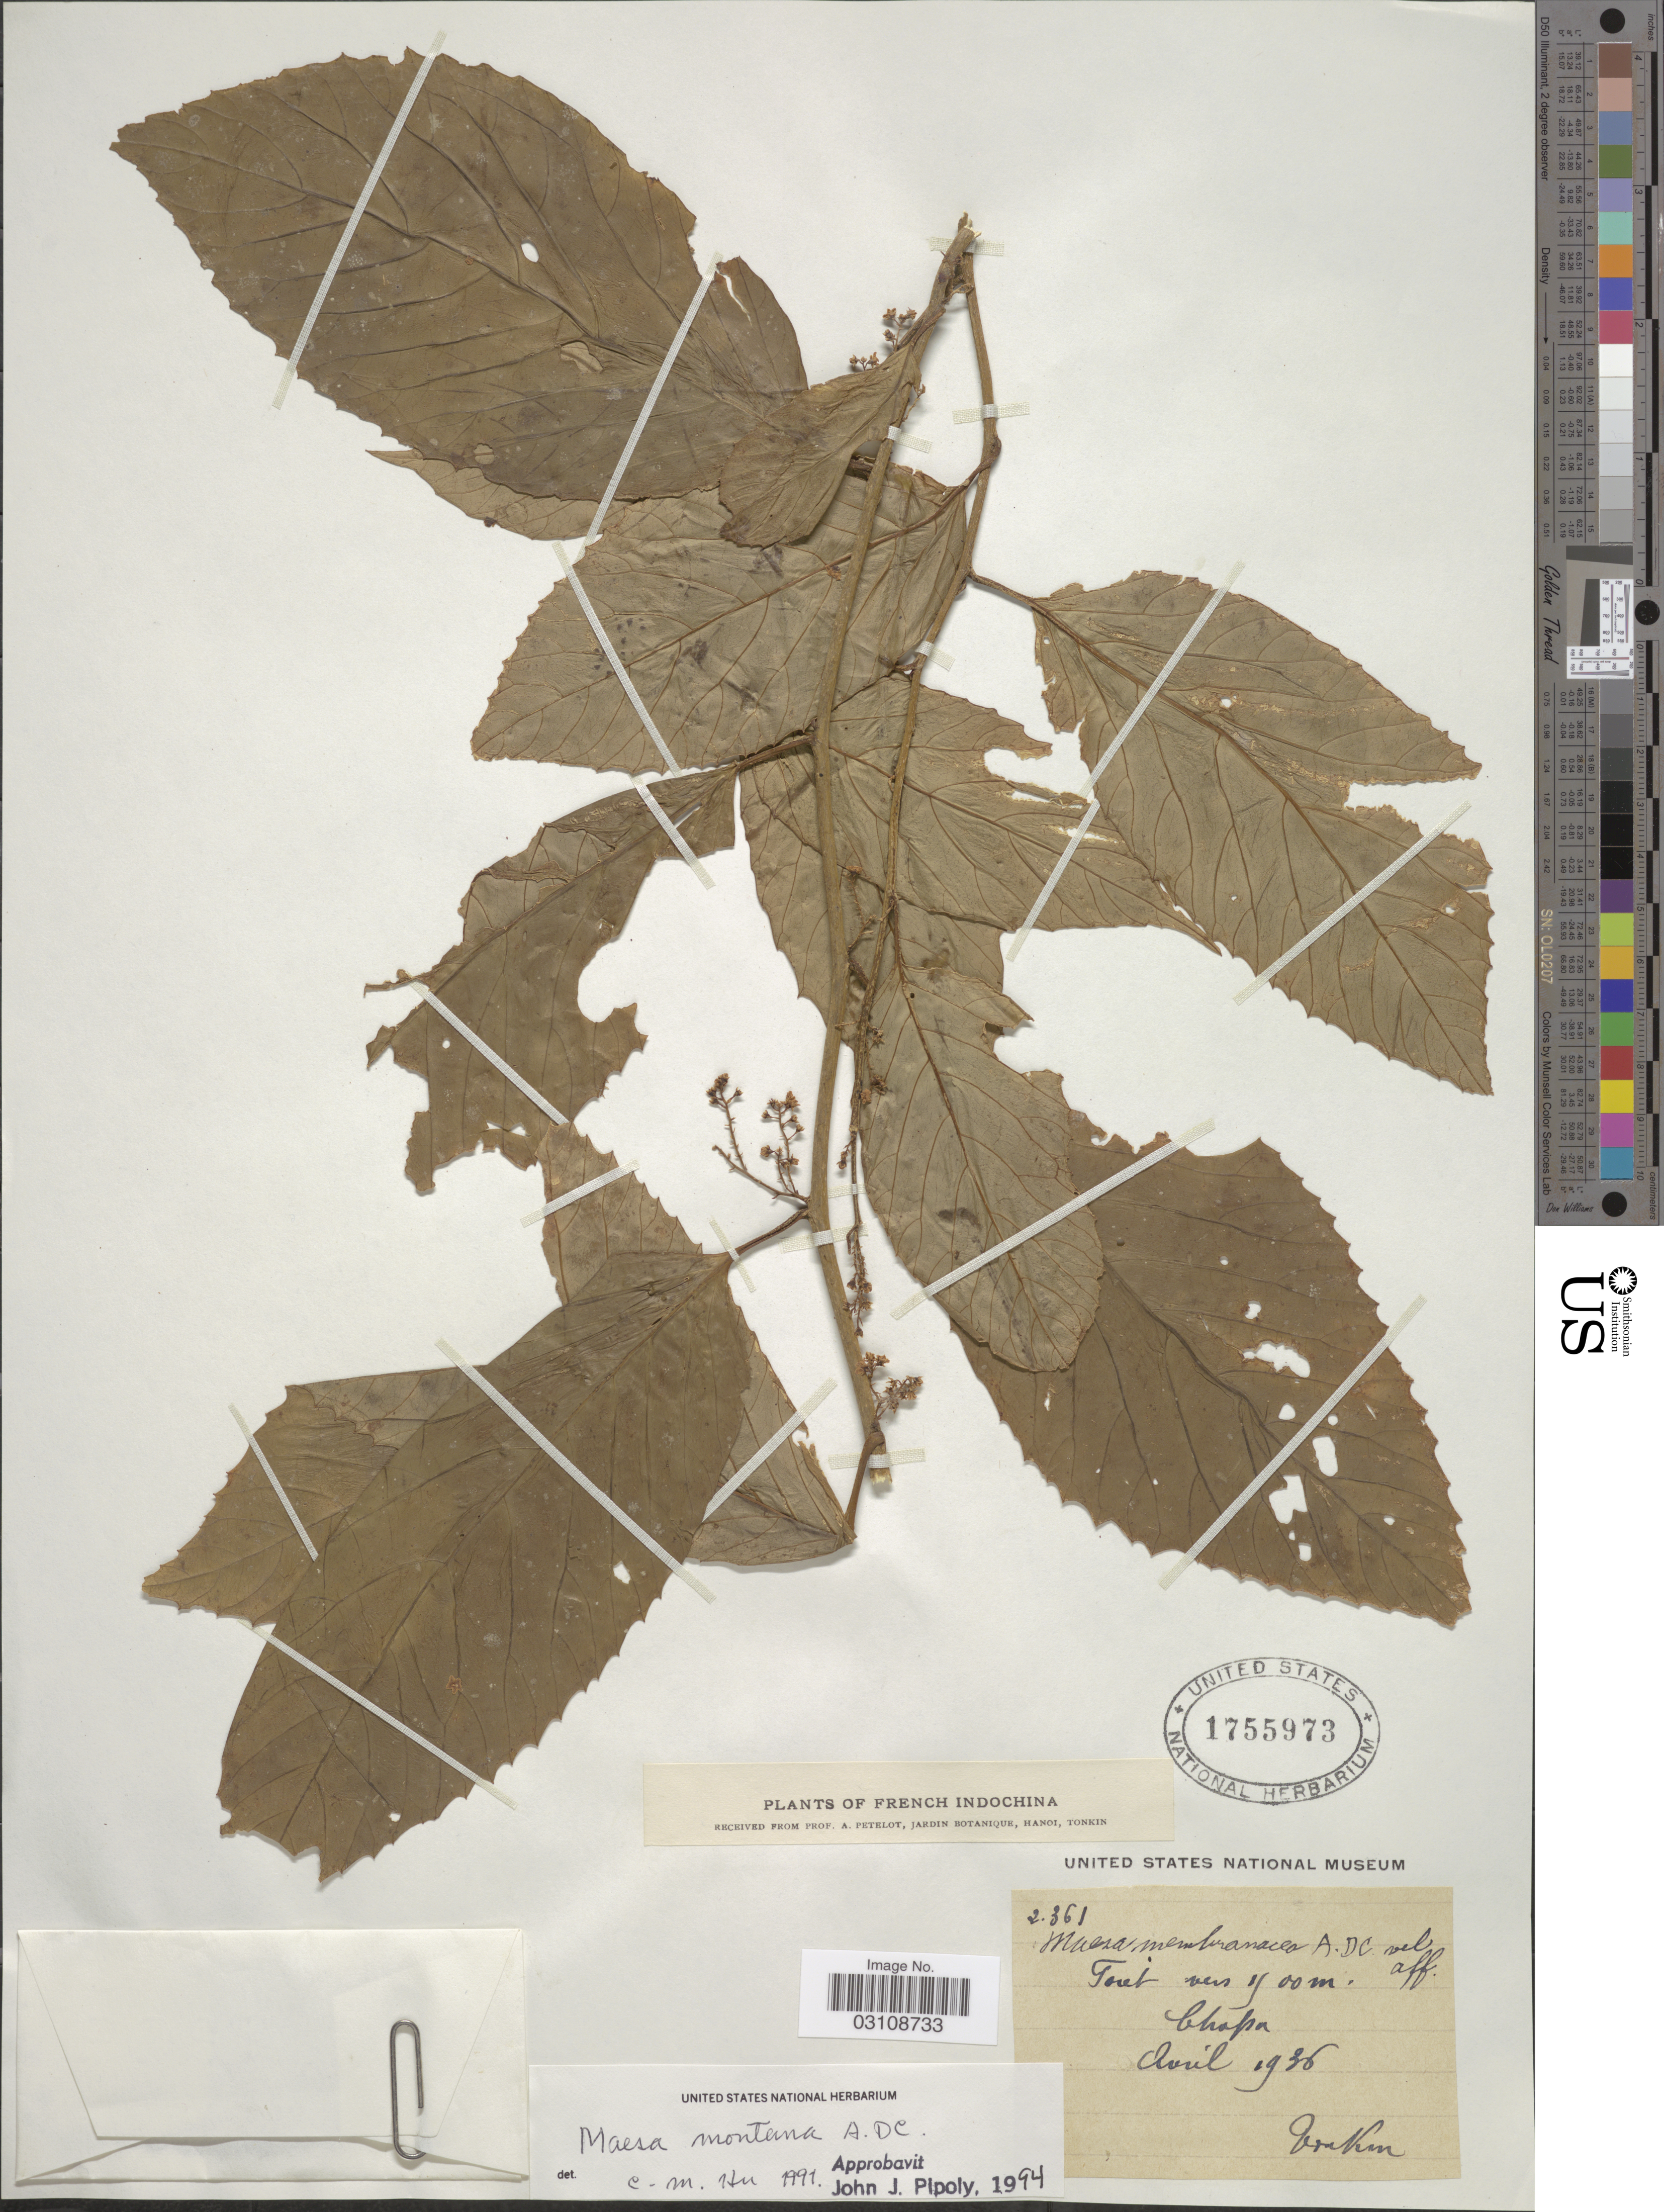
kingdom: Plantae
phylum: Tracheophyta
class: Magnoliopsida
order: Ericales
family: Primulaceae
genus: Maesa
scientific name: Maesa montana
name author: A. DC.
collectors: A. Petelot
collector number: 2361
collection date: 1936-04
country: Vietnam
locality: French Indochina, Chapa.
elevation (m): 1500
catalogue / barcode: US 1755973